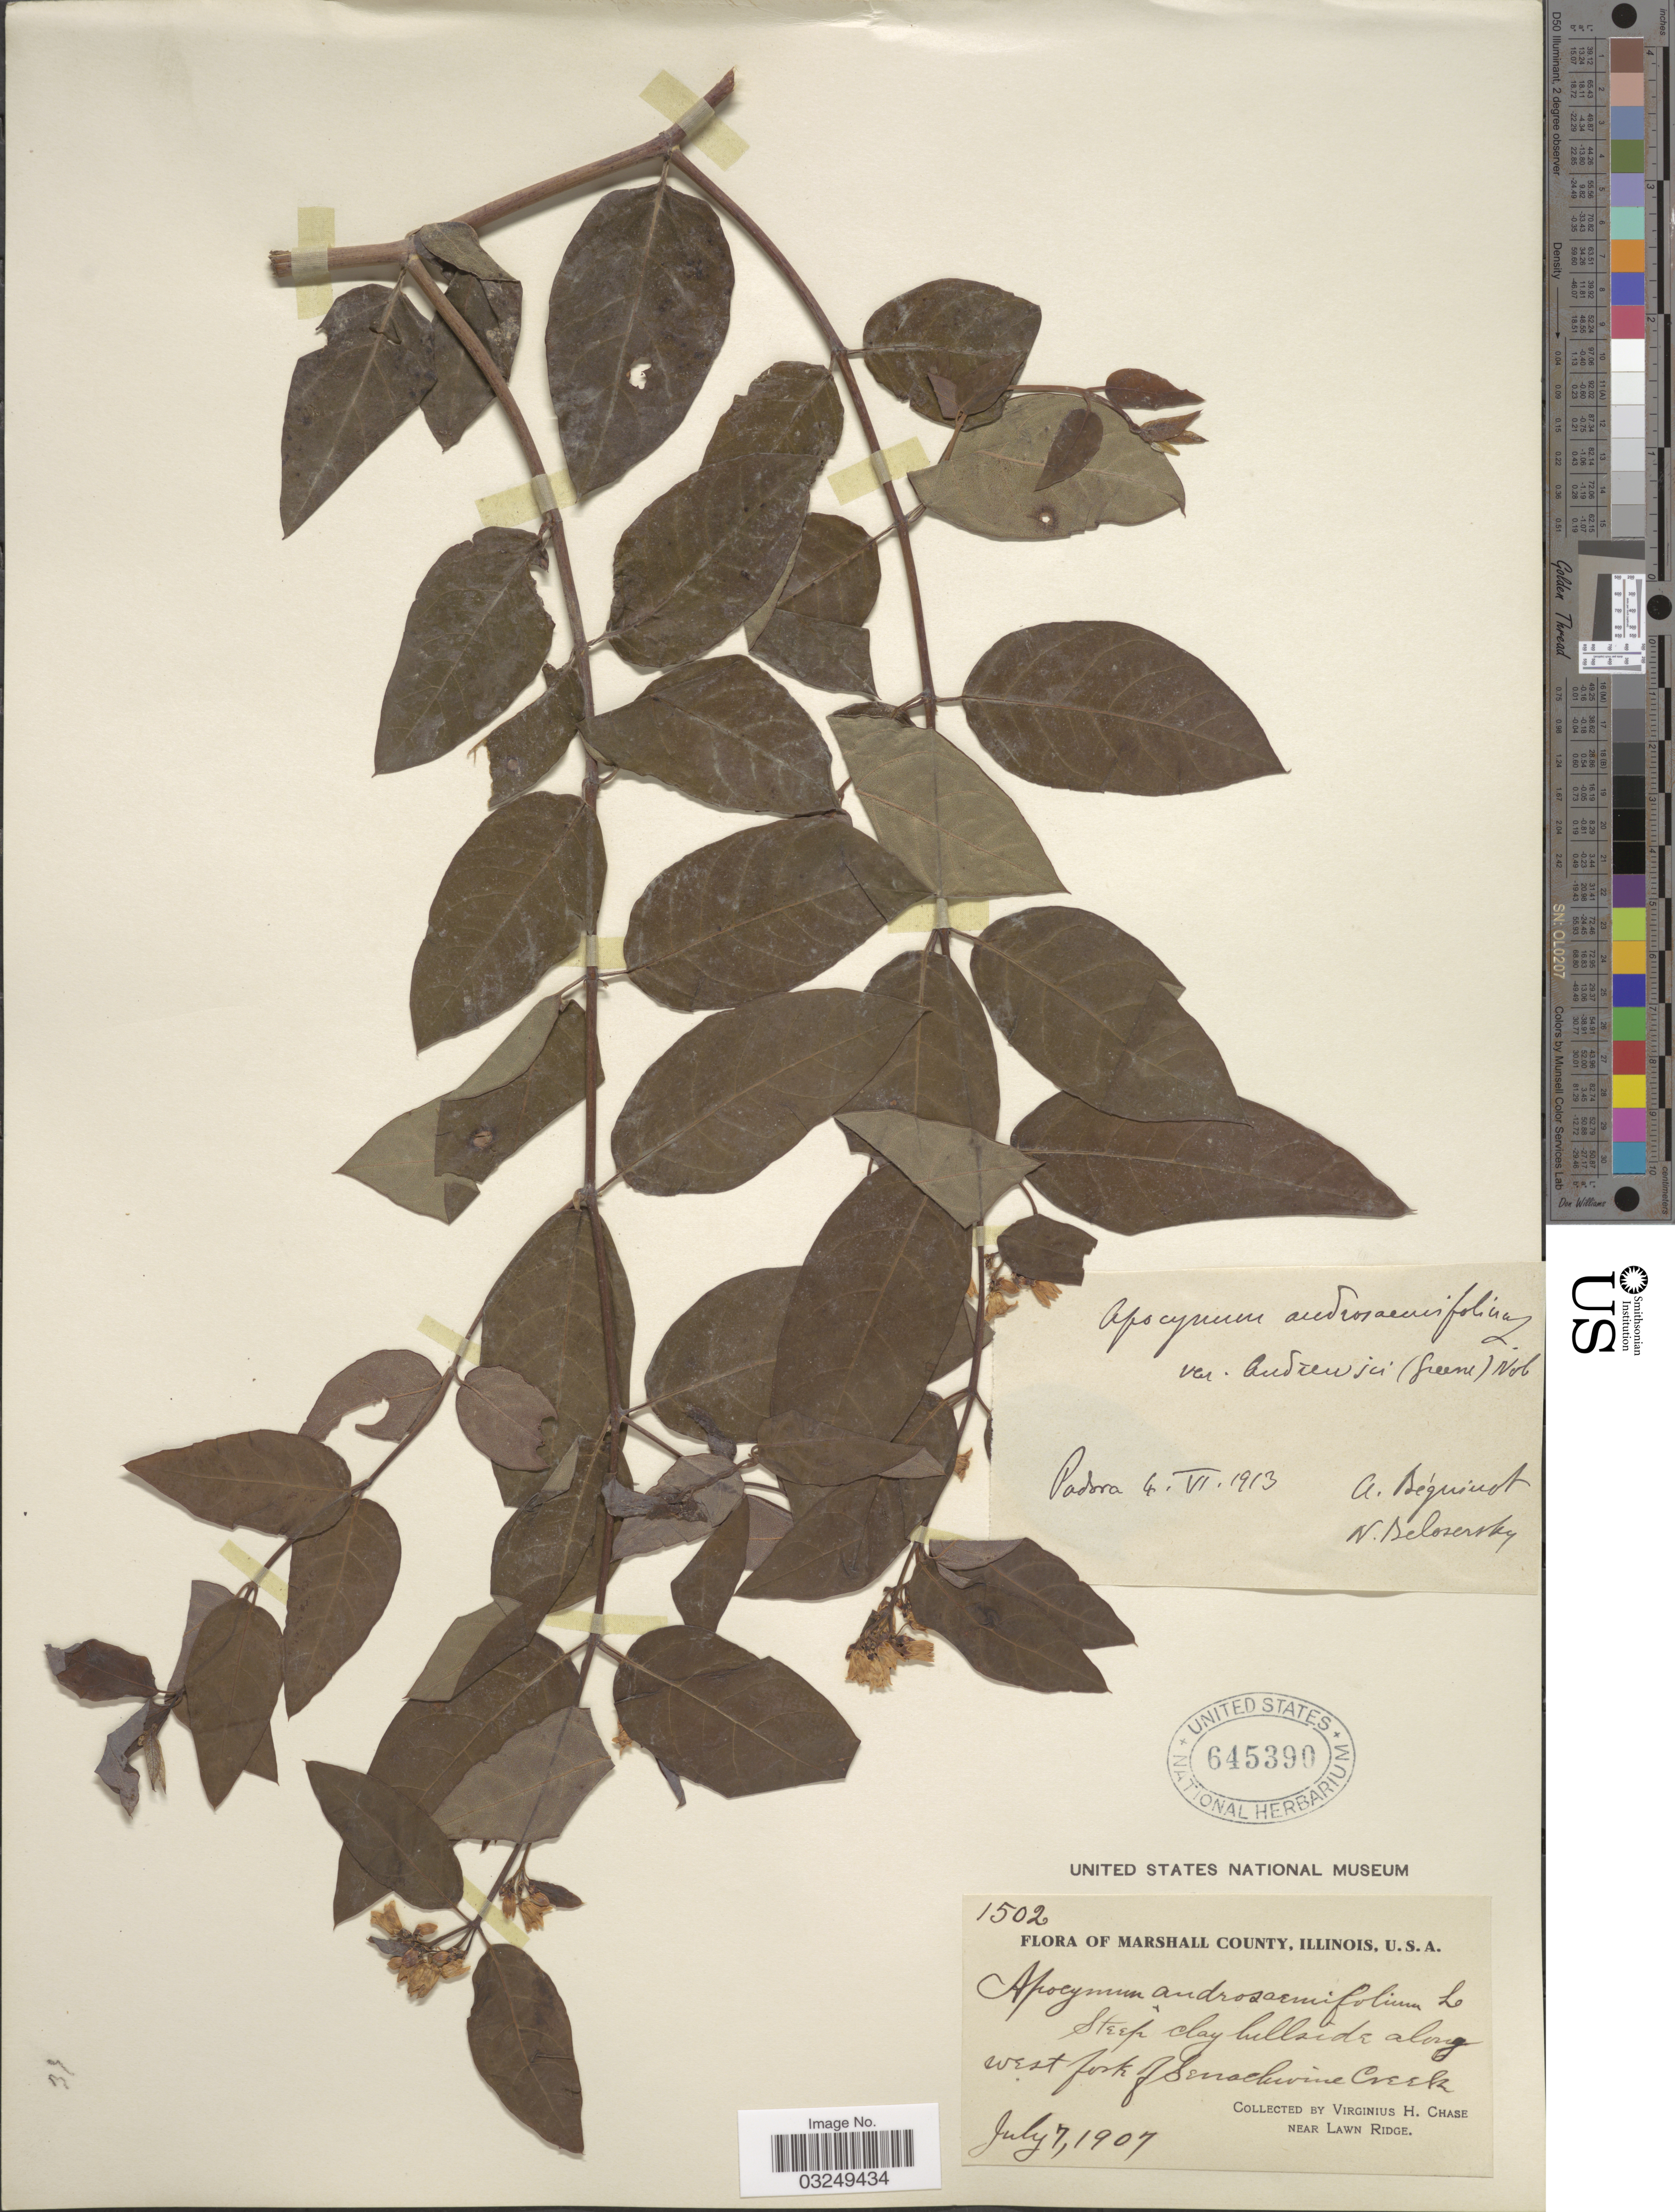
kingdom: Plantae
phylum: Tracheophyta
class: Magnoliopsida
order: Gentianales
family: Apocynaceae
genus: Apocynum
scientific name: Apocynum andrewsii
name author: Greene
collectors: V. H. Chase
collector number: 1502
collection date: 1907-07-07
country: United States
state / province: Illinois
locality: Marshall County. Steep clay hillside along west fork of Senachwine Creek. near Lawn Ridge.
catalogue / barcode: US 645390